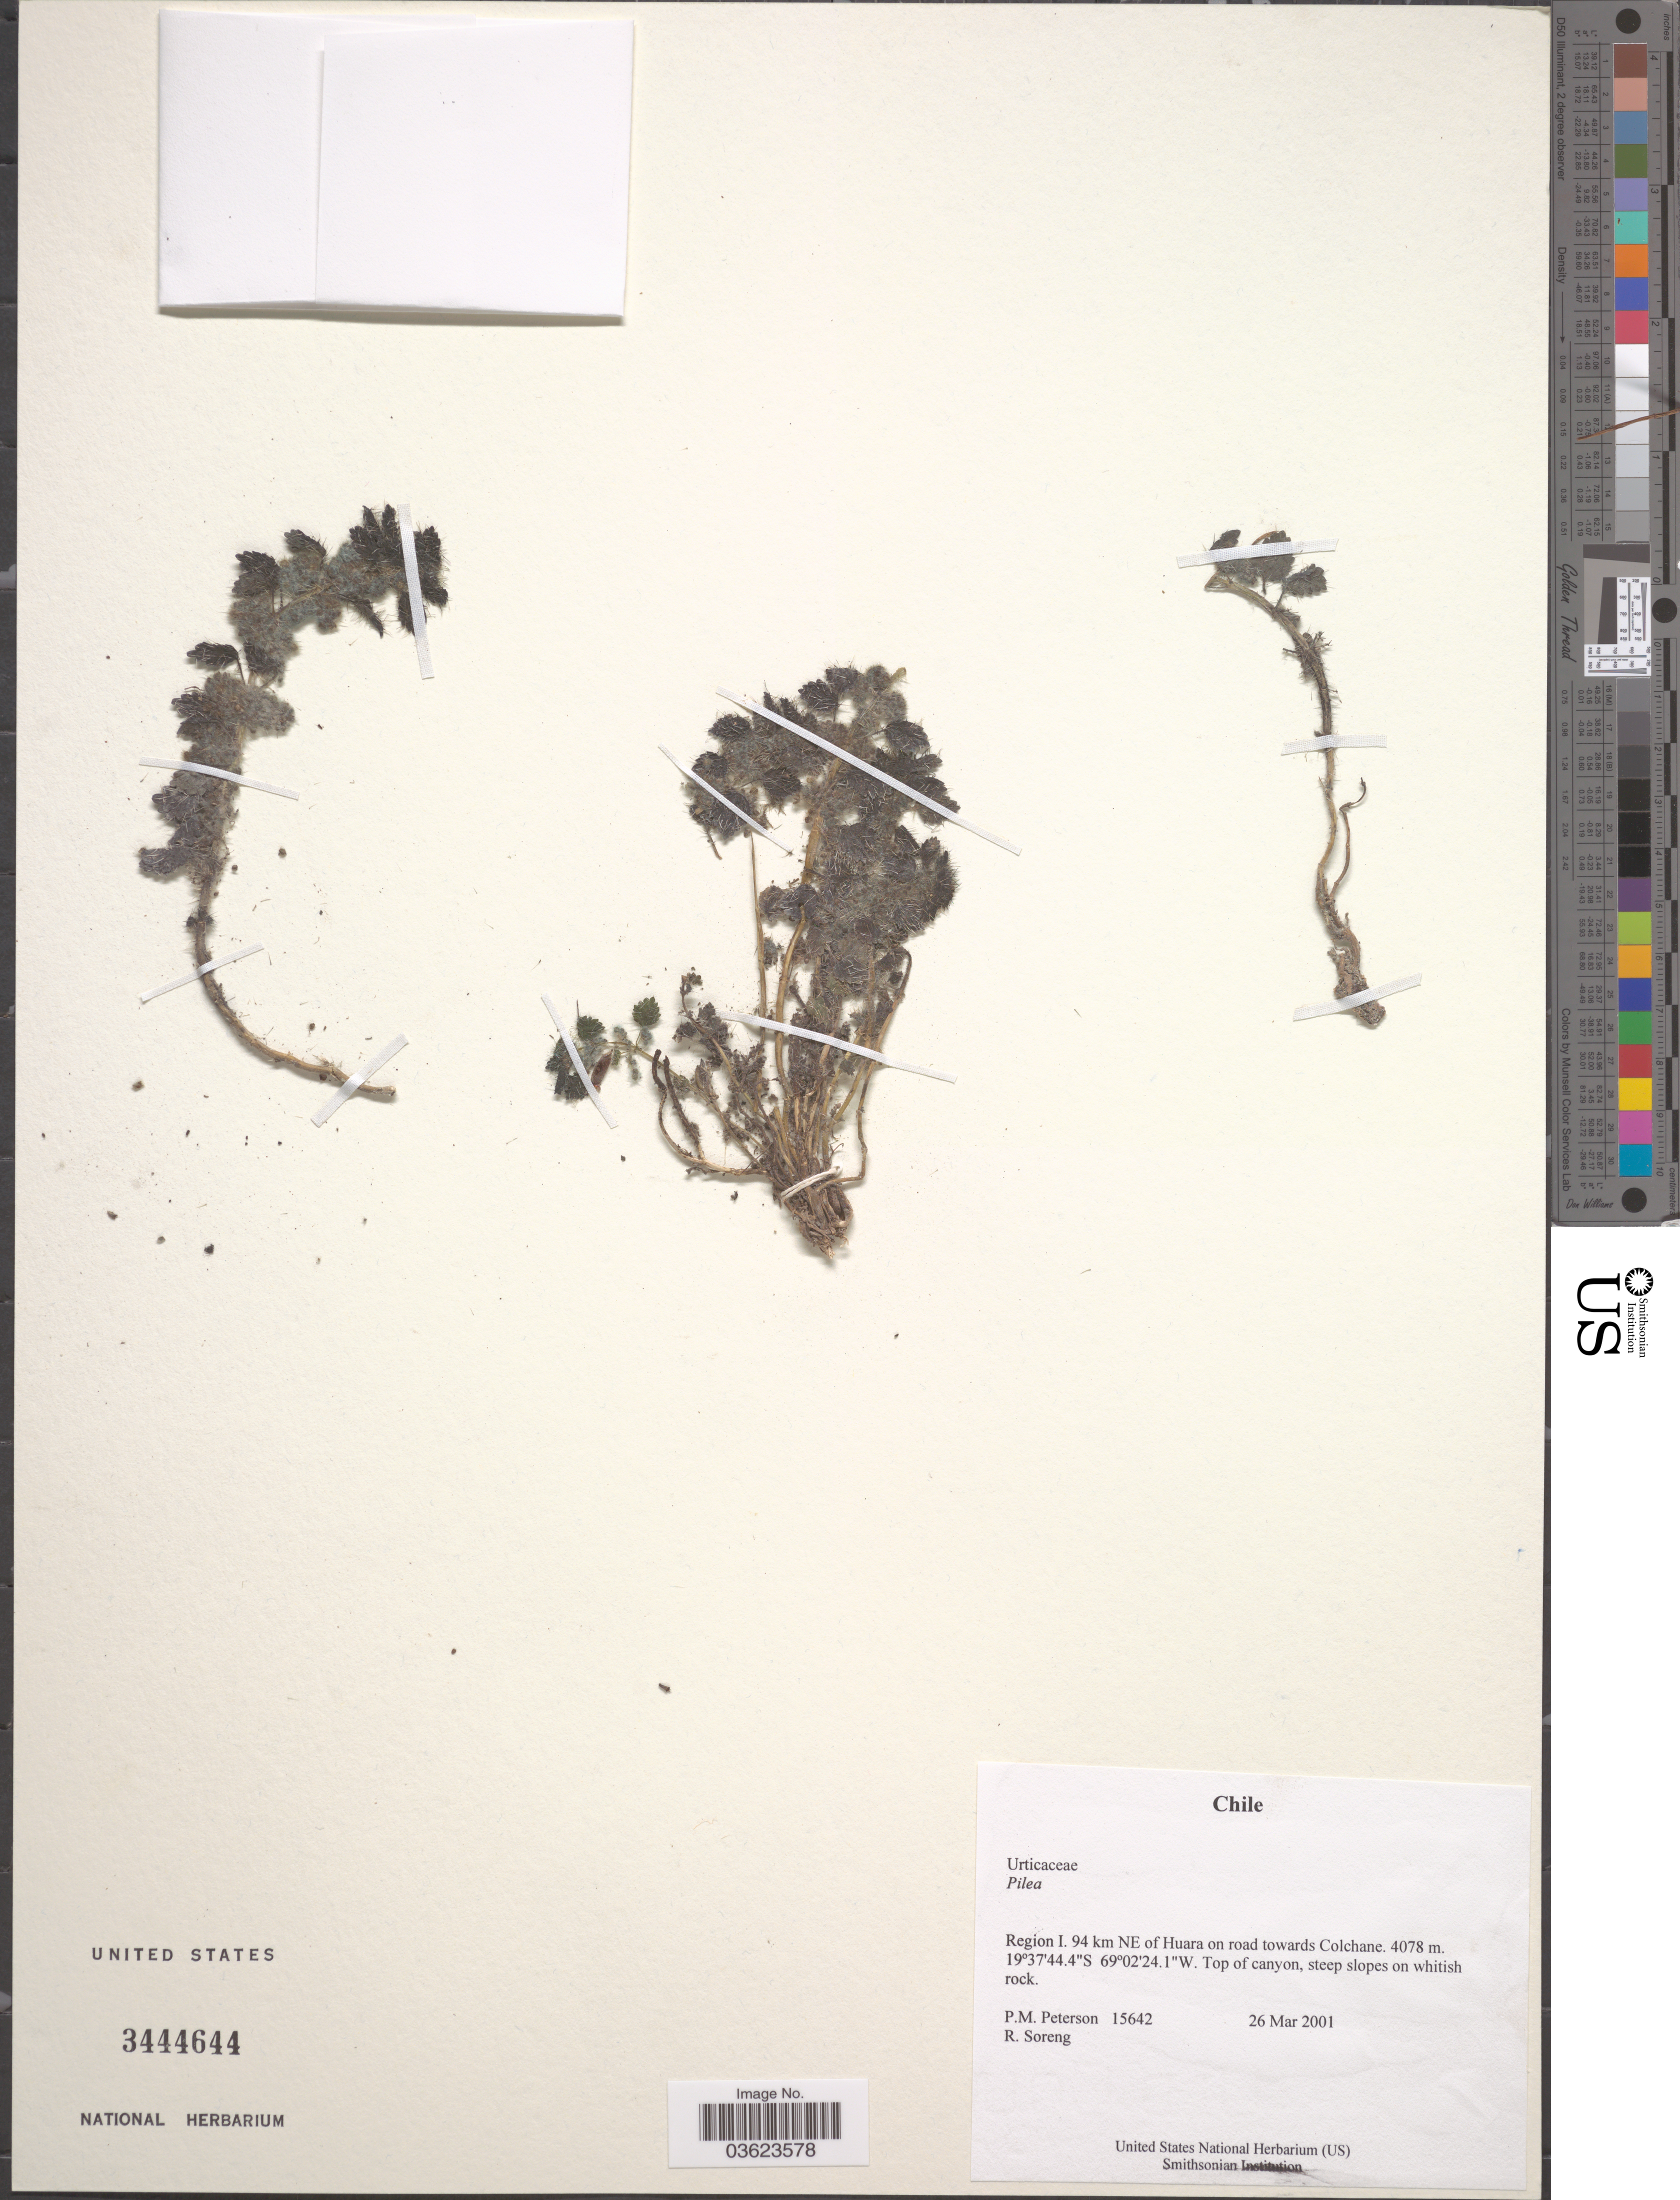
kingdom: Plantae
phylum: Tracheophyta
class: Magnoliopsida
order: Rosales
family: Urticaceae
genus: Pilea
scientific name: Pilea sp.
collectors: P. M. Peterson & R. J. Soreng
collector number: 15642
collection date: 2001-03-26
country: Chile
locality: Region I. 94 km NE of Huara on road towards Colchane.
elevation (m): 4078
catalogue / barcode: US 3444644